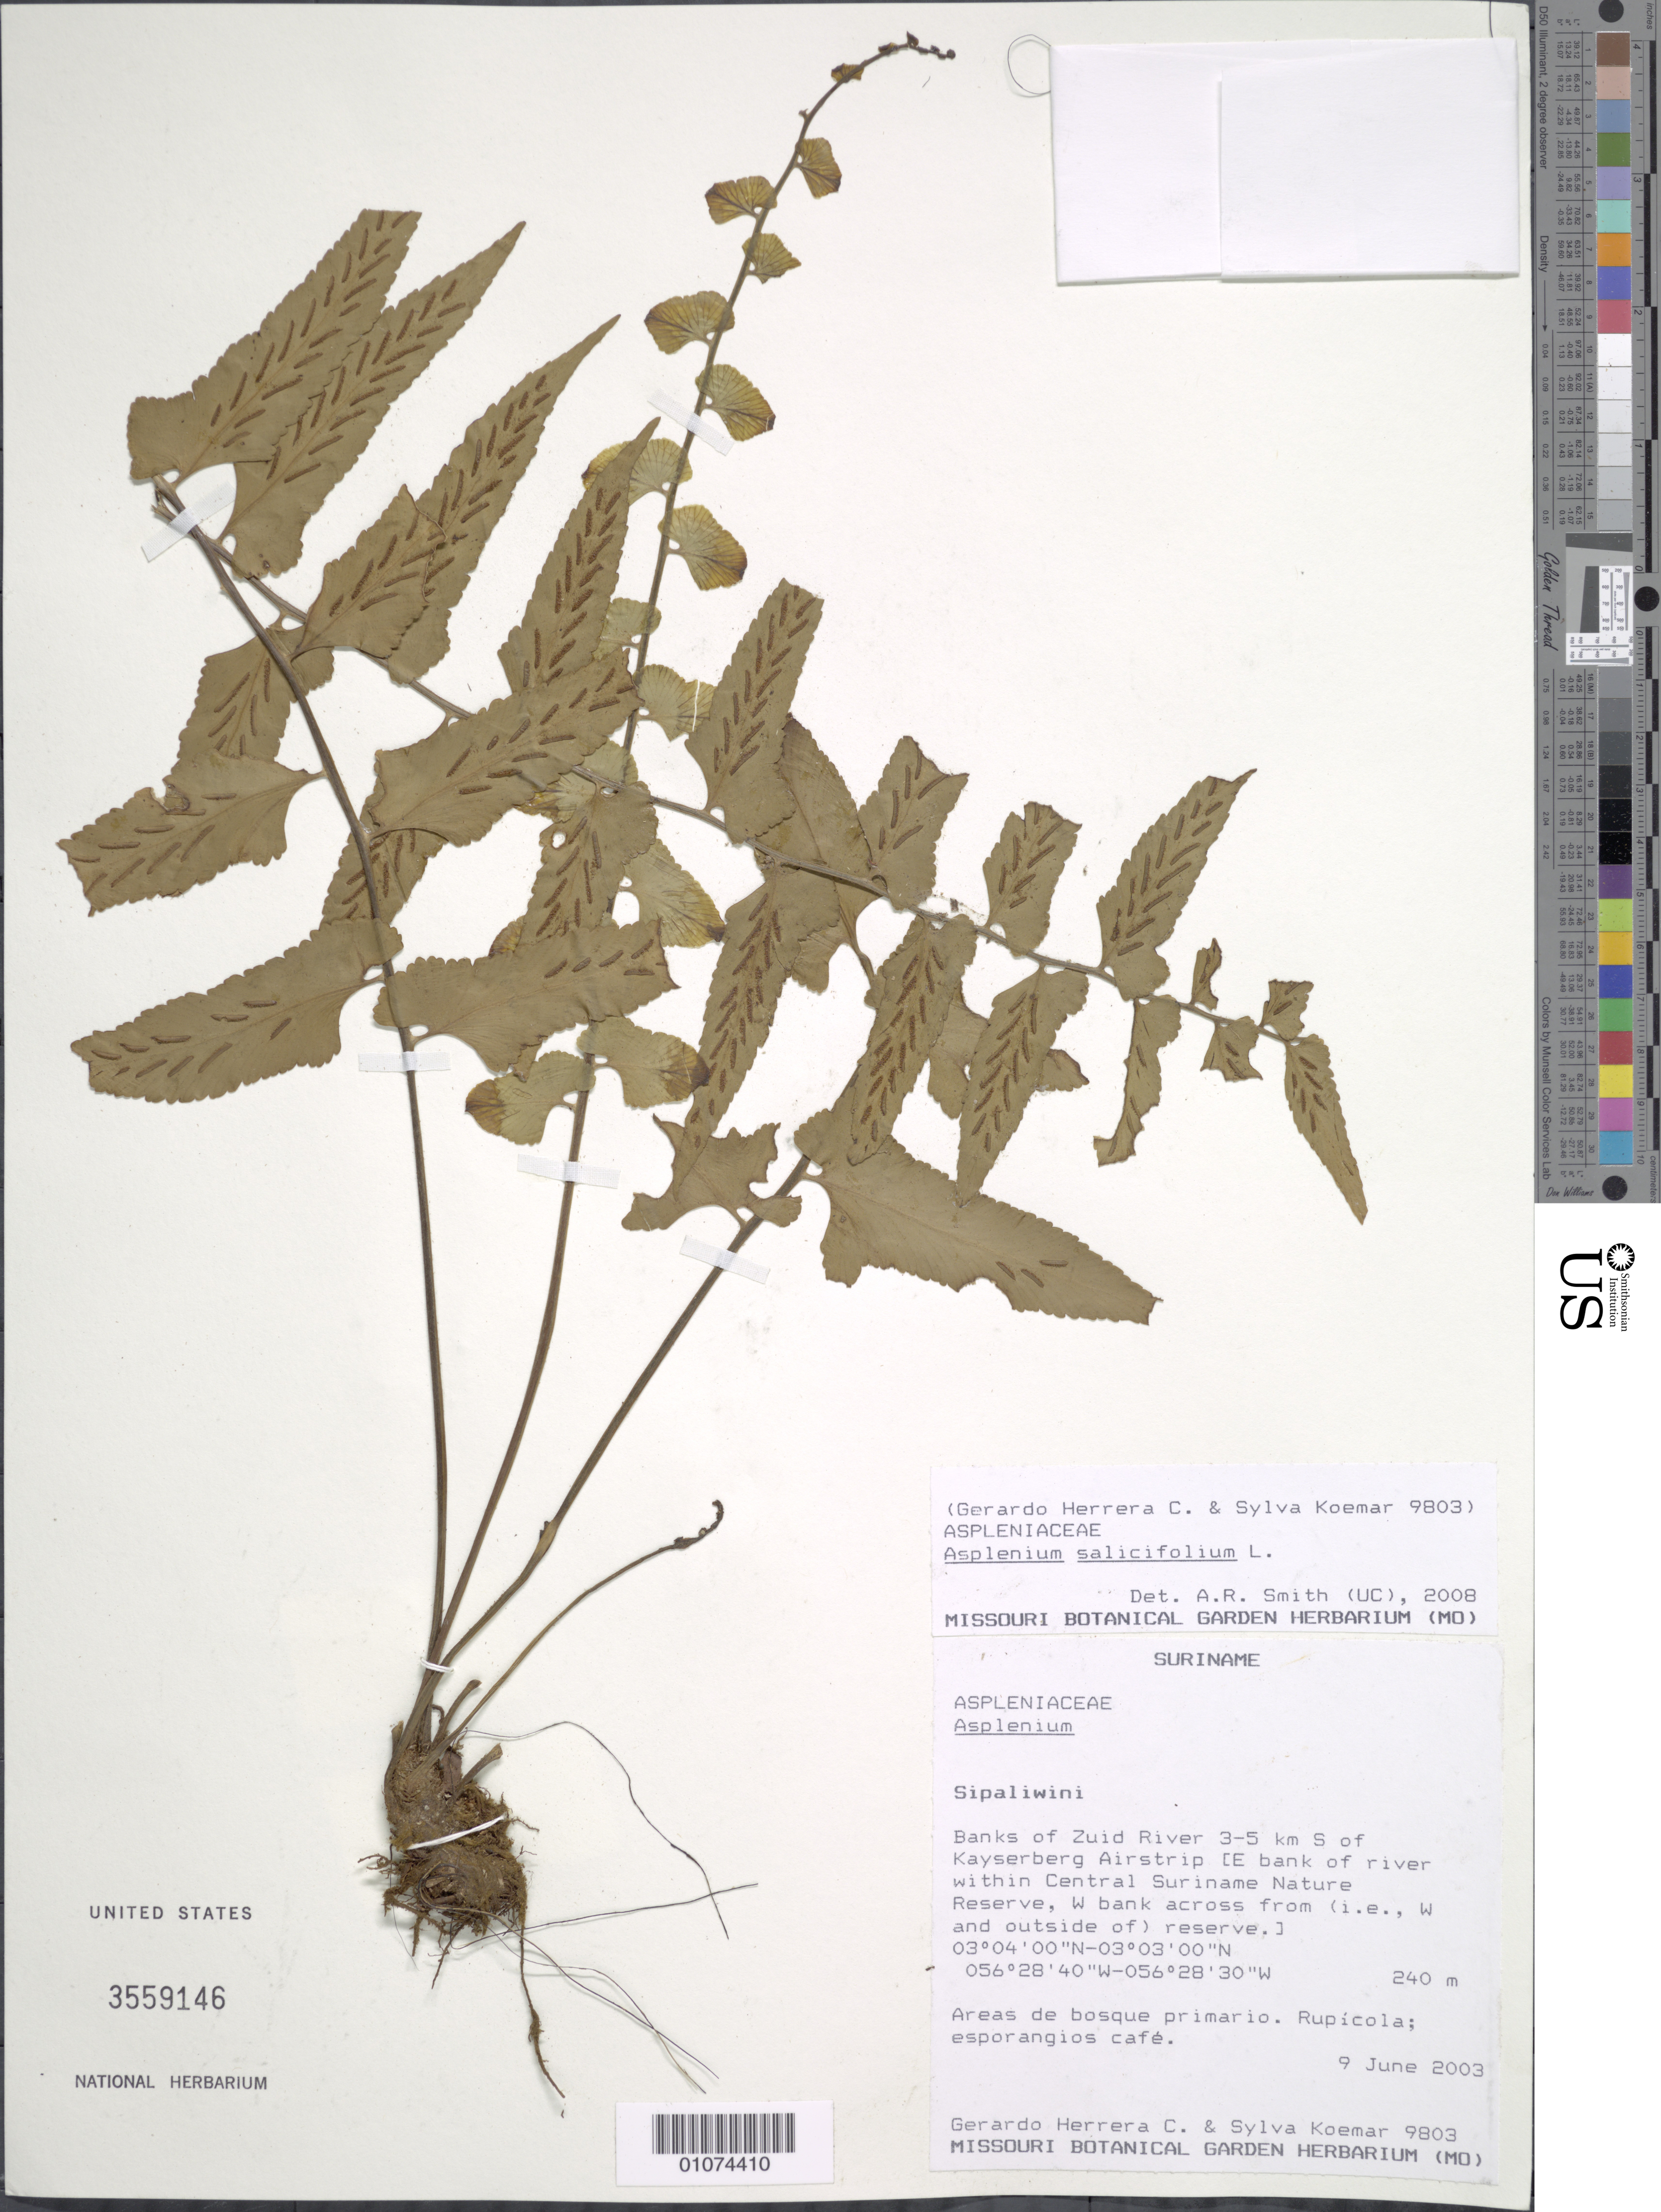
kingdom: Plantae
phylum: Tracheophyta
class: Polypodiopsida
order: Polypodiales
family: Aspleniaceae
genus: Asplenium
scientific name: Asplenium salicifolium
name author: L.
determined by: Smith, Alan R., (UC)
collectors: G. Herrera Ch. & S. Koemar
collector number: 9803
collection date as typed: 9-Jun-03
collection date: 2003-06-09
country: Suriname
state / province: Sipaliwini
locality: Banks of Zuid River 3-5 km S of Kayersberg Airstrip (E bank of river within Central Suriname Nature Reserve, W bank across from [i.e. W and outside of] reserve.)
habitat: Areas de bosque primario.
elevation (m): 240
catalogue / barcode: US 3559146